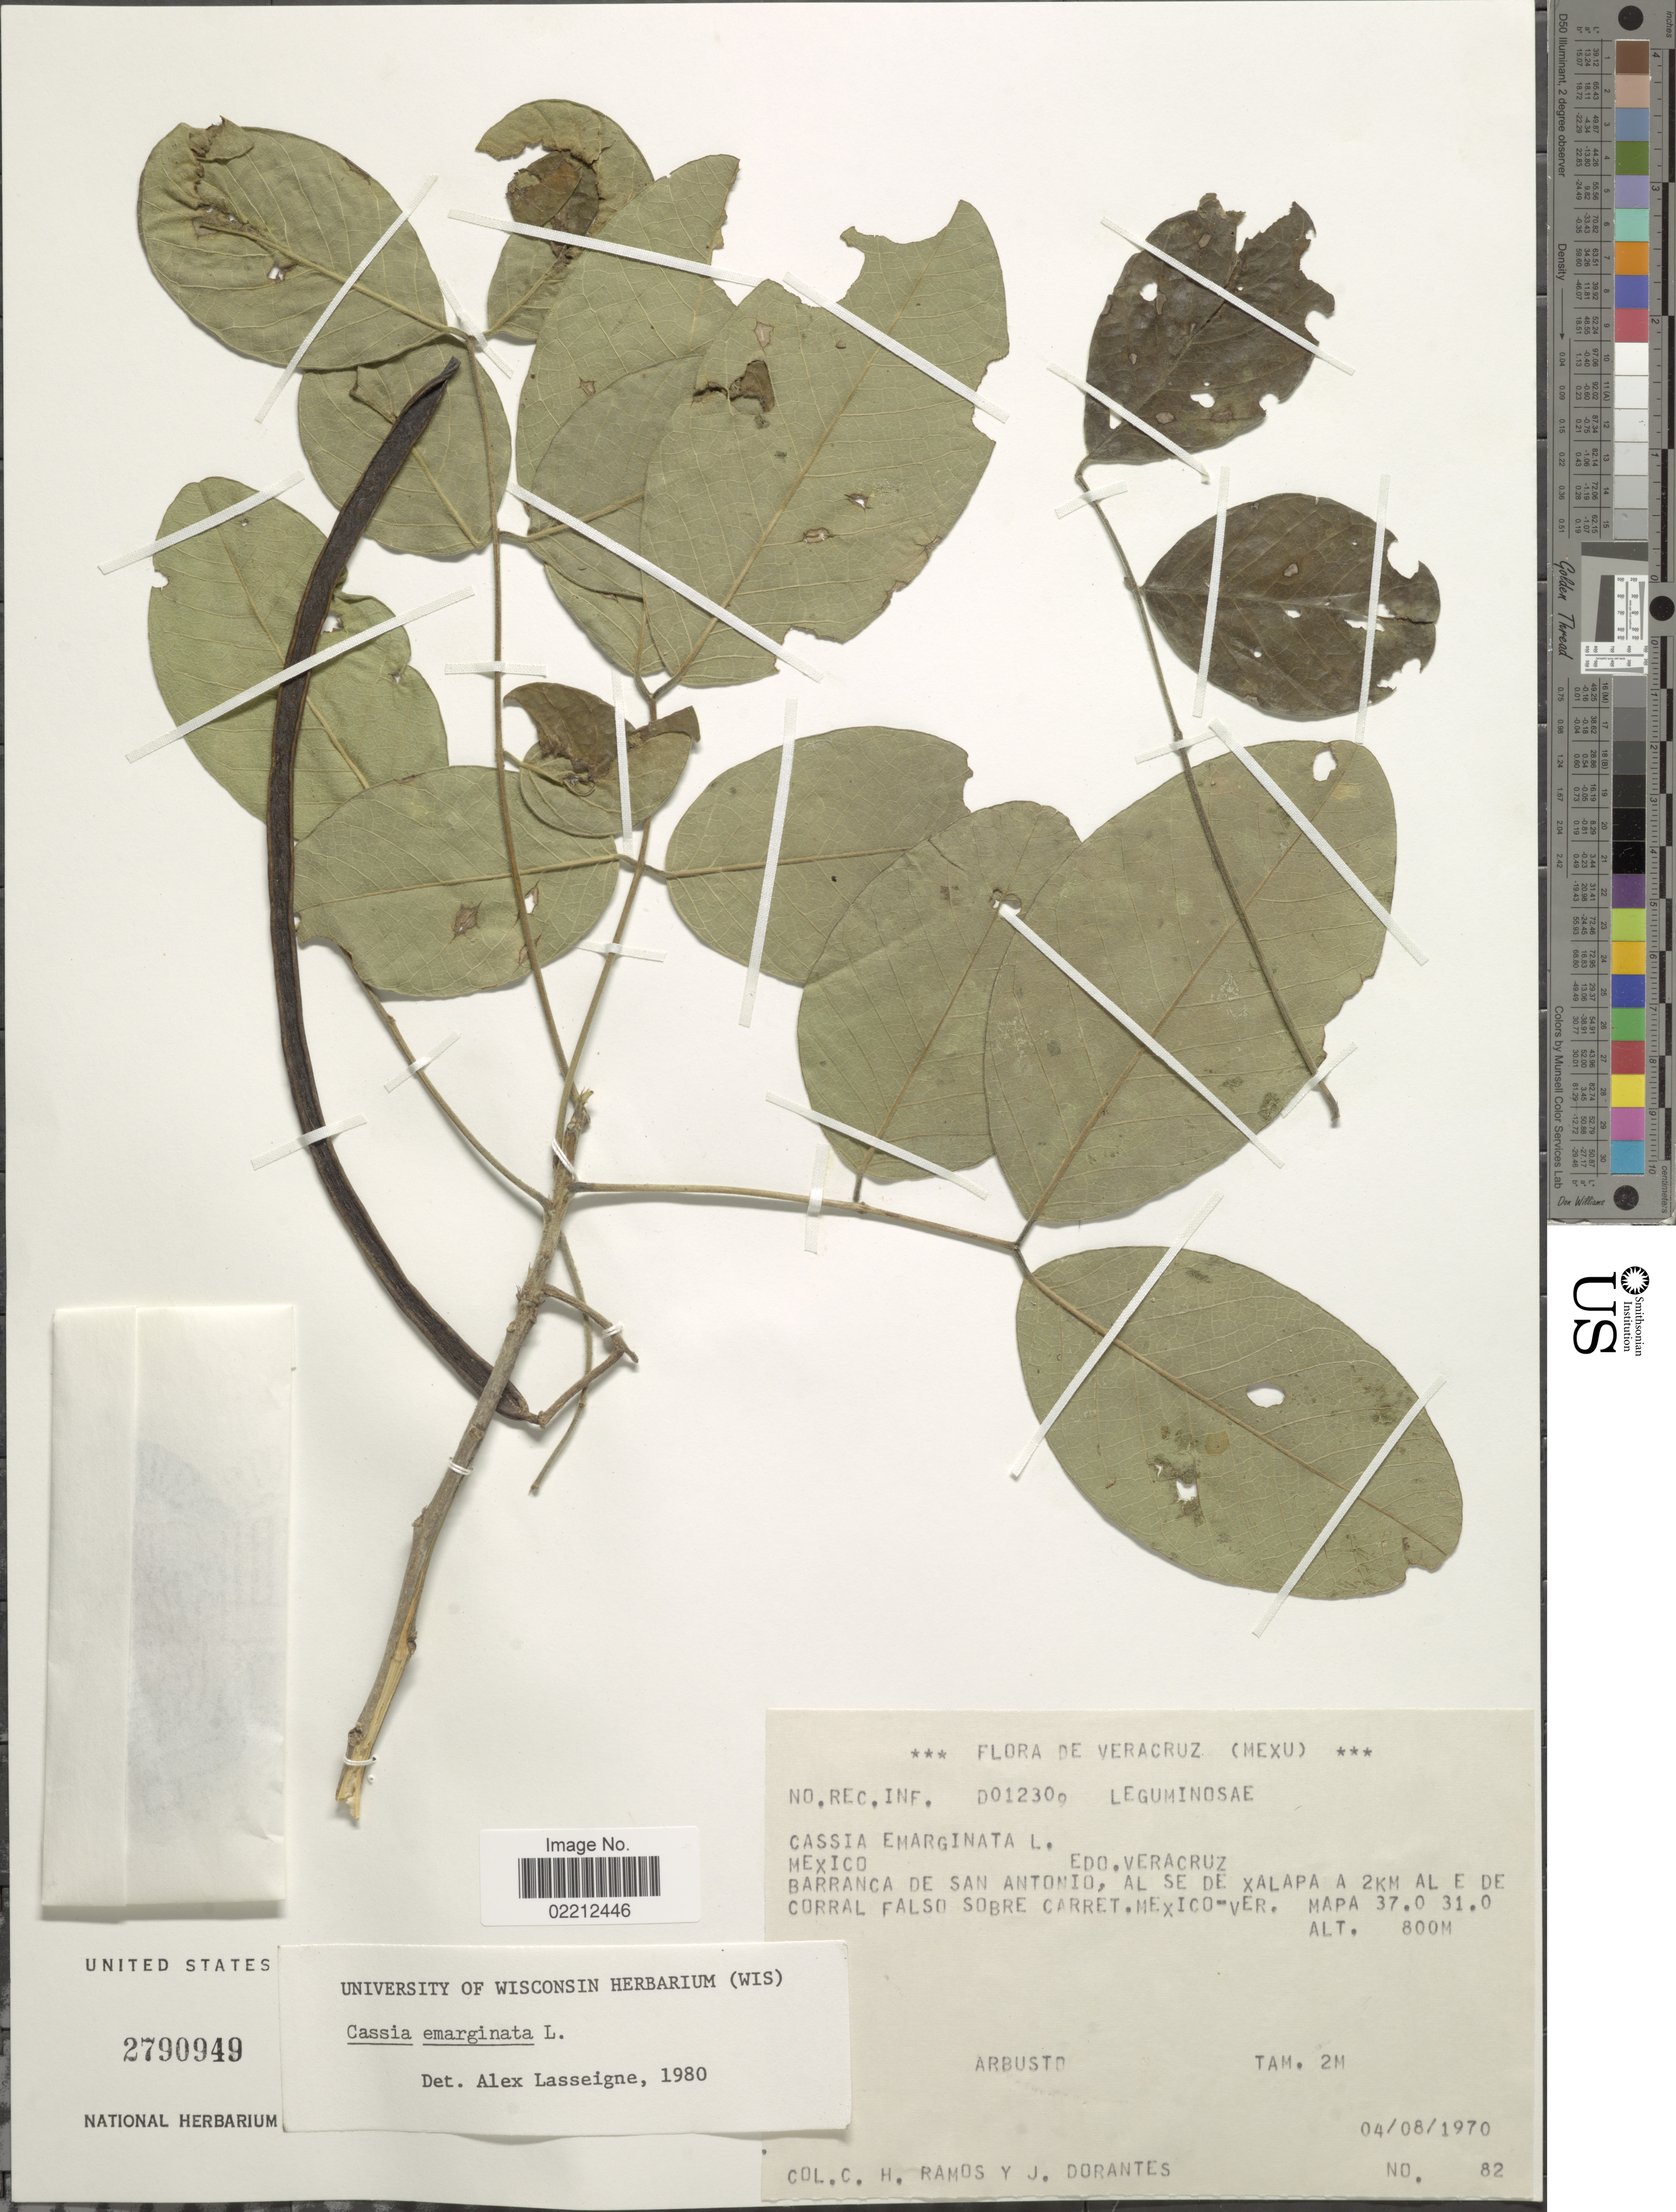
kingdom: Plantae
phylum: Tracheophyta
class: Magnoliopsida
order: Fabales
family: Fabaceae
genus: Senna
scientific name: Senna emarginata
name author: L.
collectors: C. H. Ramos & J. Dorantes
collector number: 82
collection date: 1970-08-04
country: Mexico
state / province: Veracruz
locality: Mexico, Edo, Veracruz, Barranca de San Antonio, Al SE de Xalapaa 2 km al E de Curral Falso sobre Carret. Mexico-Ver.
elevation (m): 800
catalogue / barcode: US 2790949